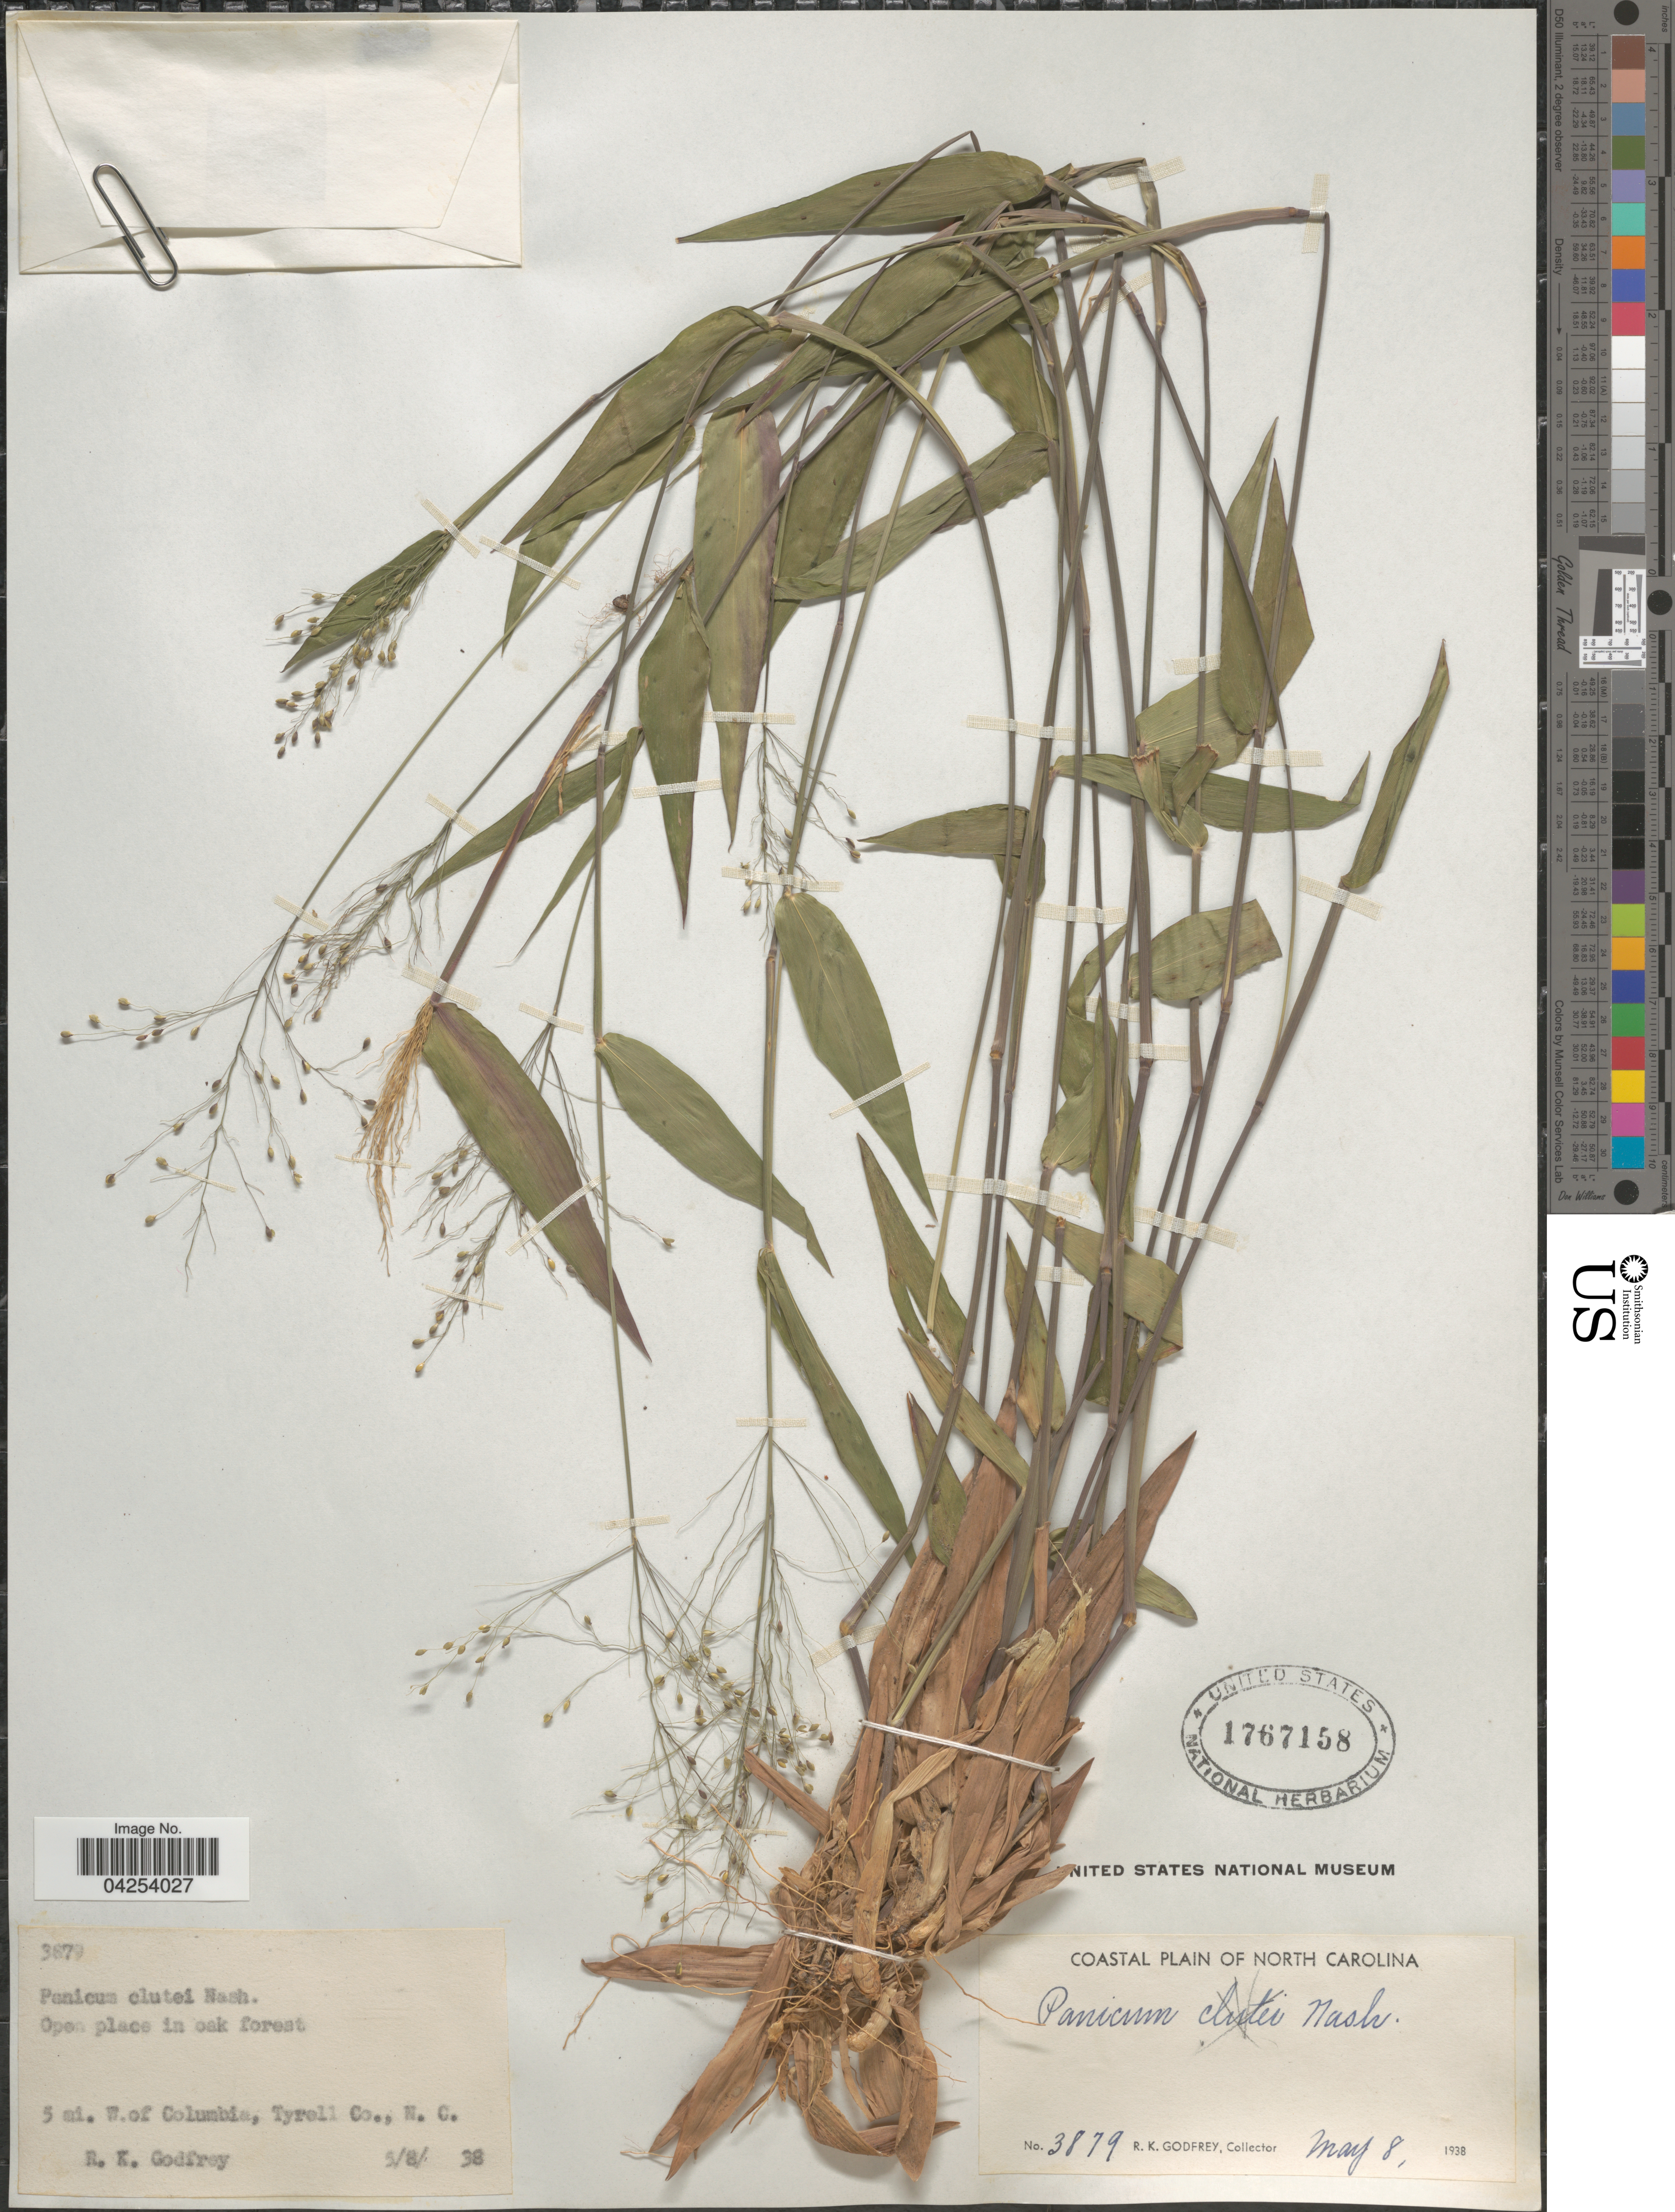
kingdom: Plantae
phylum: Tracheophyta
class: Liliopsida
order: Poales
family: Poaceae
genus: Dichanthelium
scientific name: Dichanthelium commutatum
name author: (Schult.) Gould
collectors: R. K. Godfrey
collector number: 3879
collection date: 1938-05-08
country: United States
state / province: North Carolina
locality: Coastal Plain of North Carolina. Open place in oak forest. 5 mi. W. of Columbia, Tyrell Co.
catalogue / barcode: US 1767158